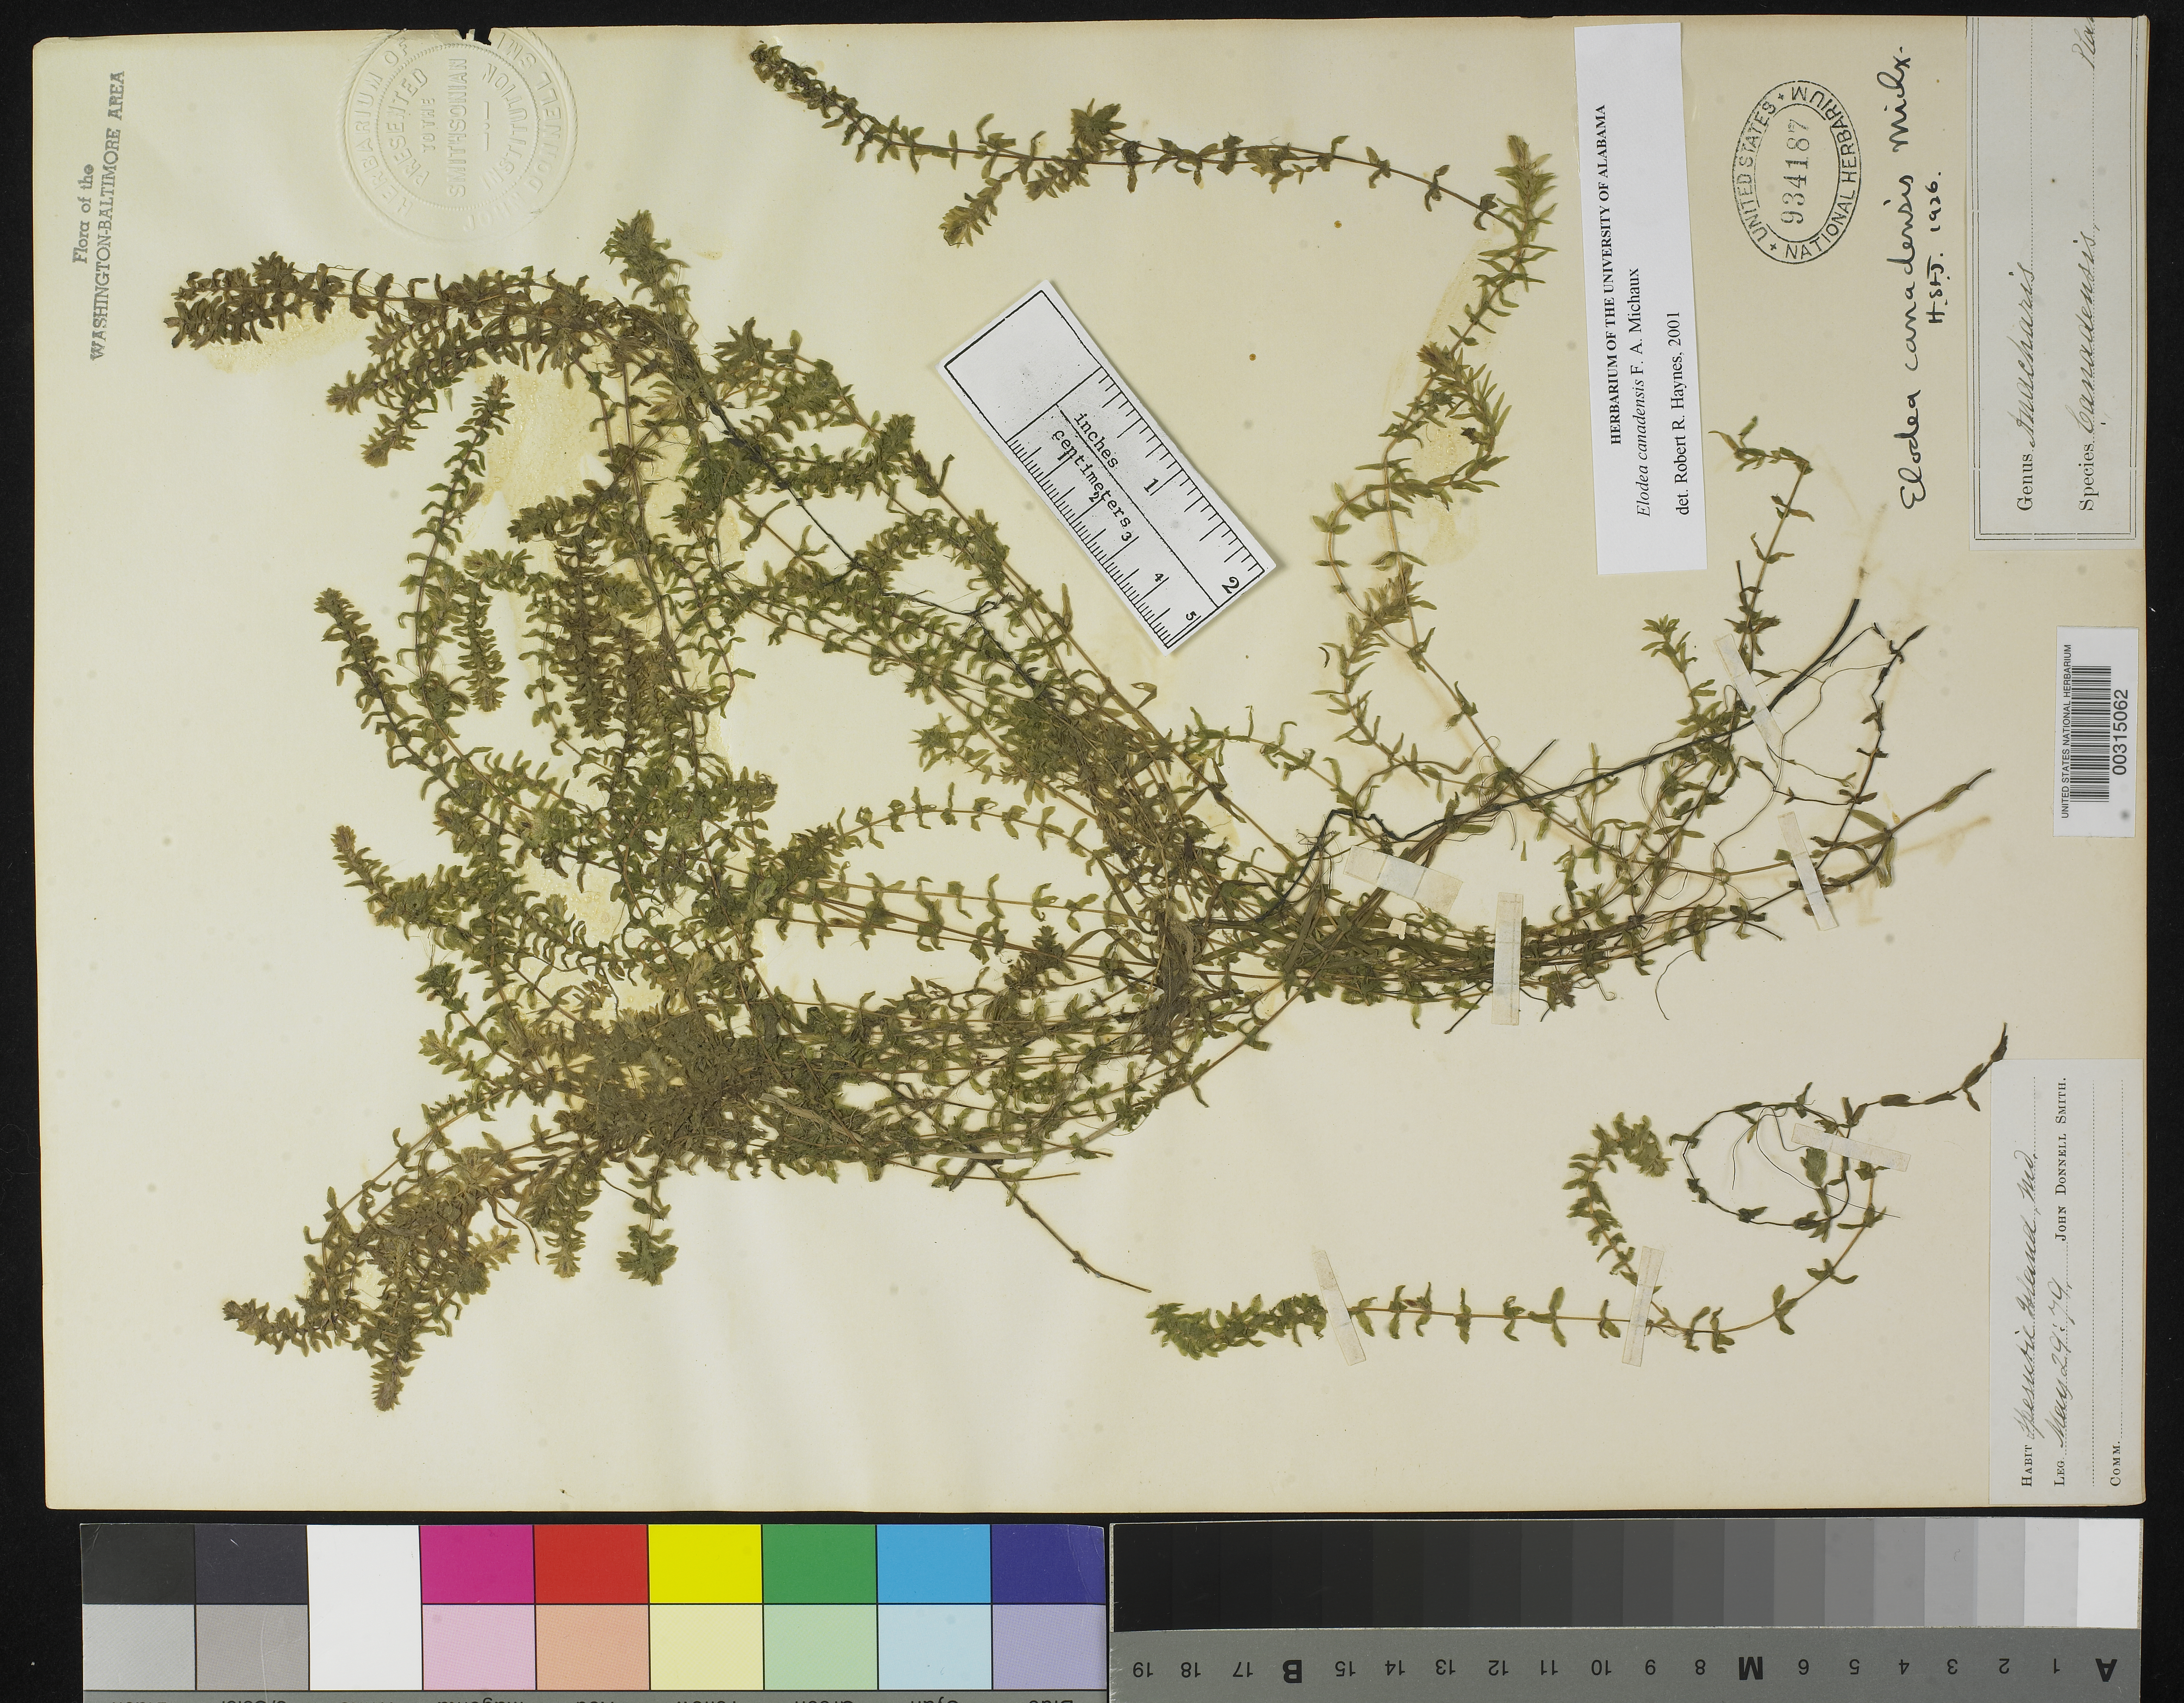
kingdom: Plantae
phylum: Tracheophyta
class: Liliopsida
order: Alismatales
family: Hydrocharitaceae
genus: Elodea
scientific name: Elodea canadensis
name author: Michx.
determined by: Haynes, R. R.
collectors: J. Donnell Smith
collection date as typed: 29 May 1879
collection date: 1879-05-29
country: United States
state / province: Maryland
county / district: Harford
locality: Spesutie Island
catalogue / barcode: US 934187